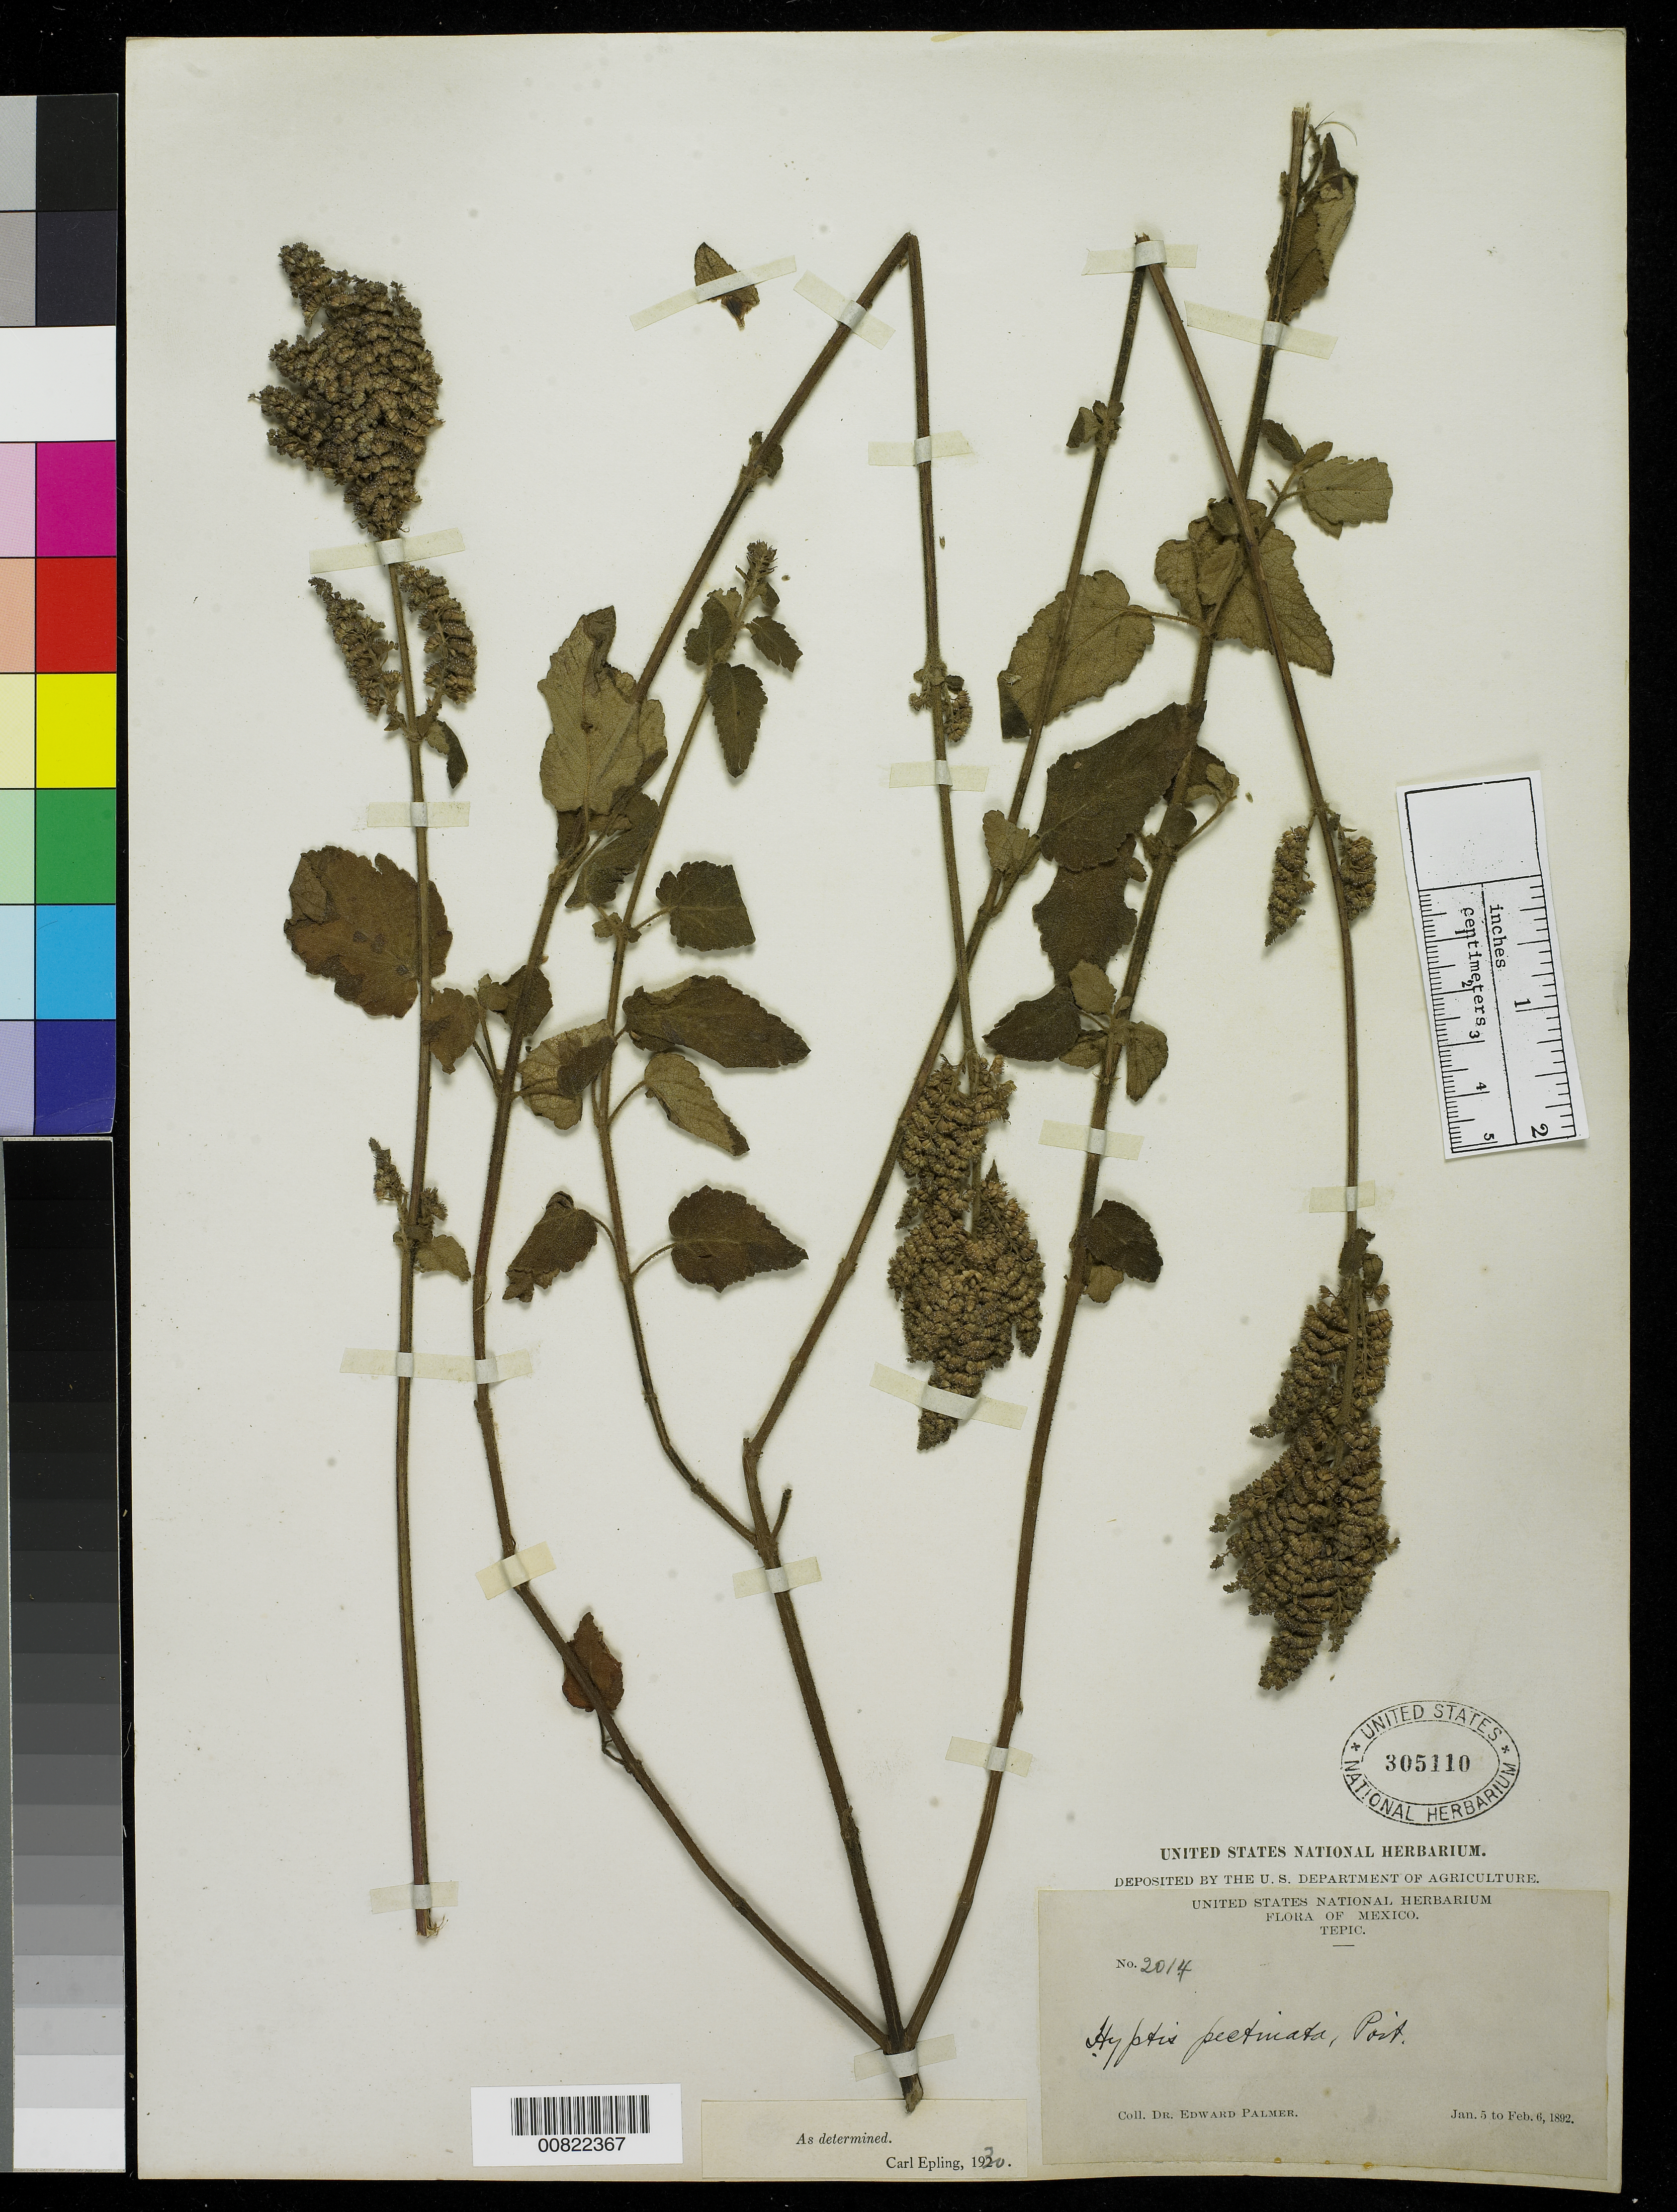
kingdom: Plantae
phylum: Tracheophyta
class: Magnoliopsida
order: Lamiales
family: Lamiaceae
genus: Mesosphaerum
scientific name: Mesosphaerum pectinatum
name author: (L.) Kuntze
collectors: E. Palmer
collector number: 2014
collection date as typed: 05 Jan 1892 to 06 Feb 1892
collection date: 1892-01-05/1892-02-06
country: Mexico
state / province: Nayarit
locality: Tepic, Nayarit.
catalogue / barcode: US 305110